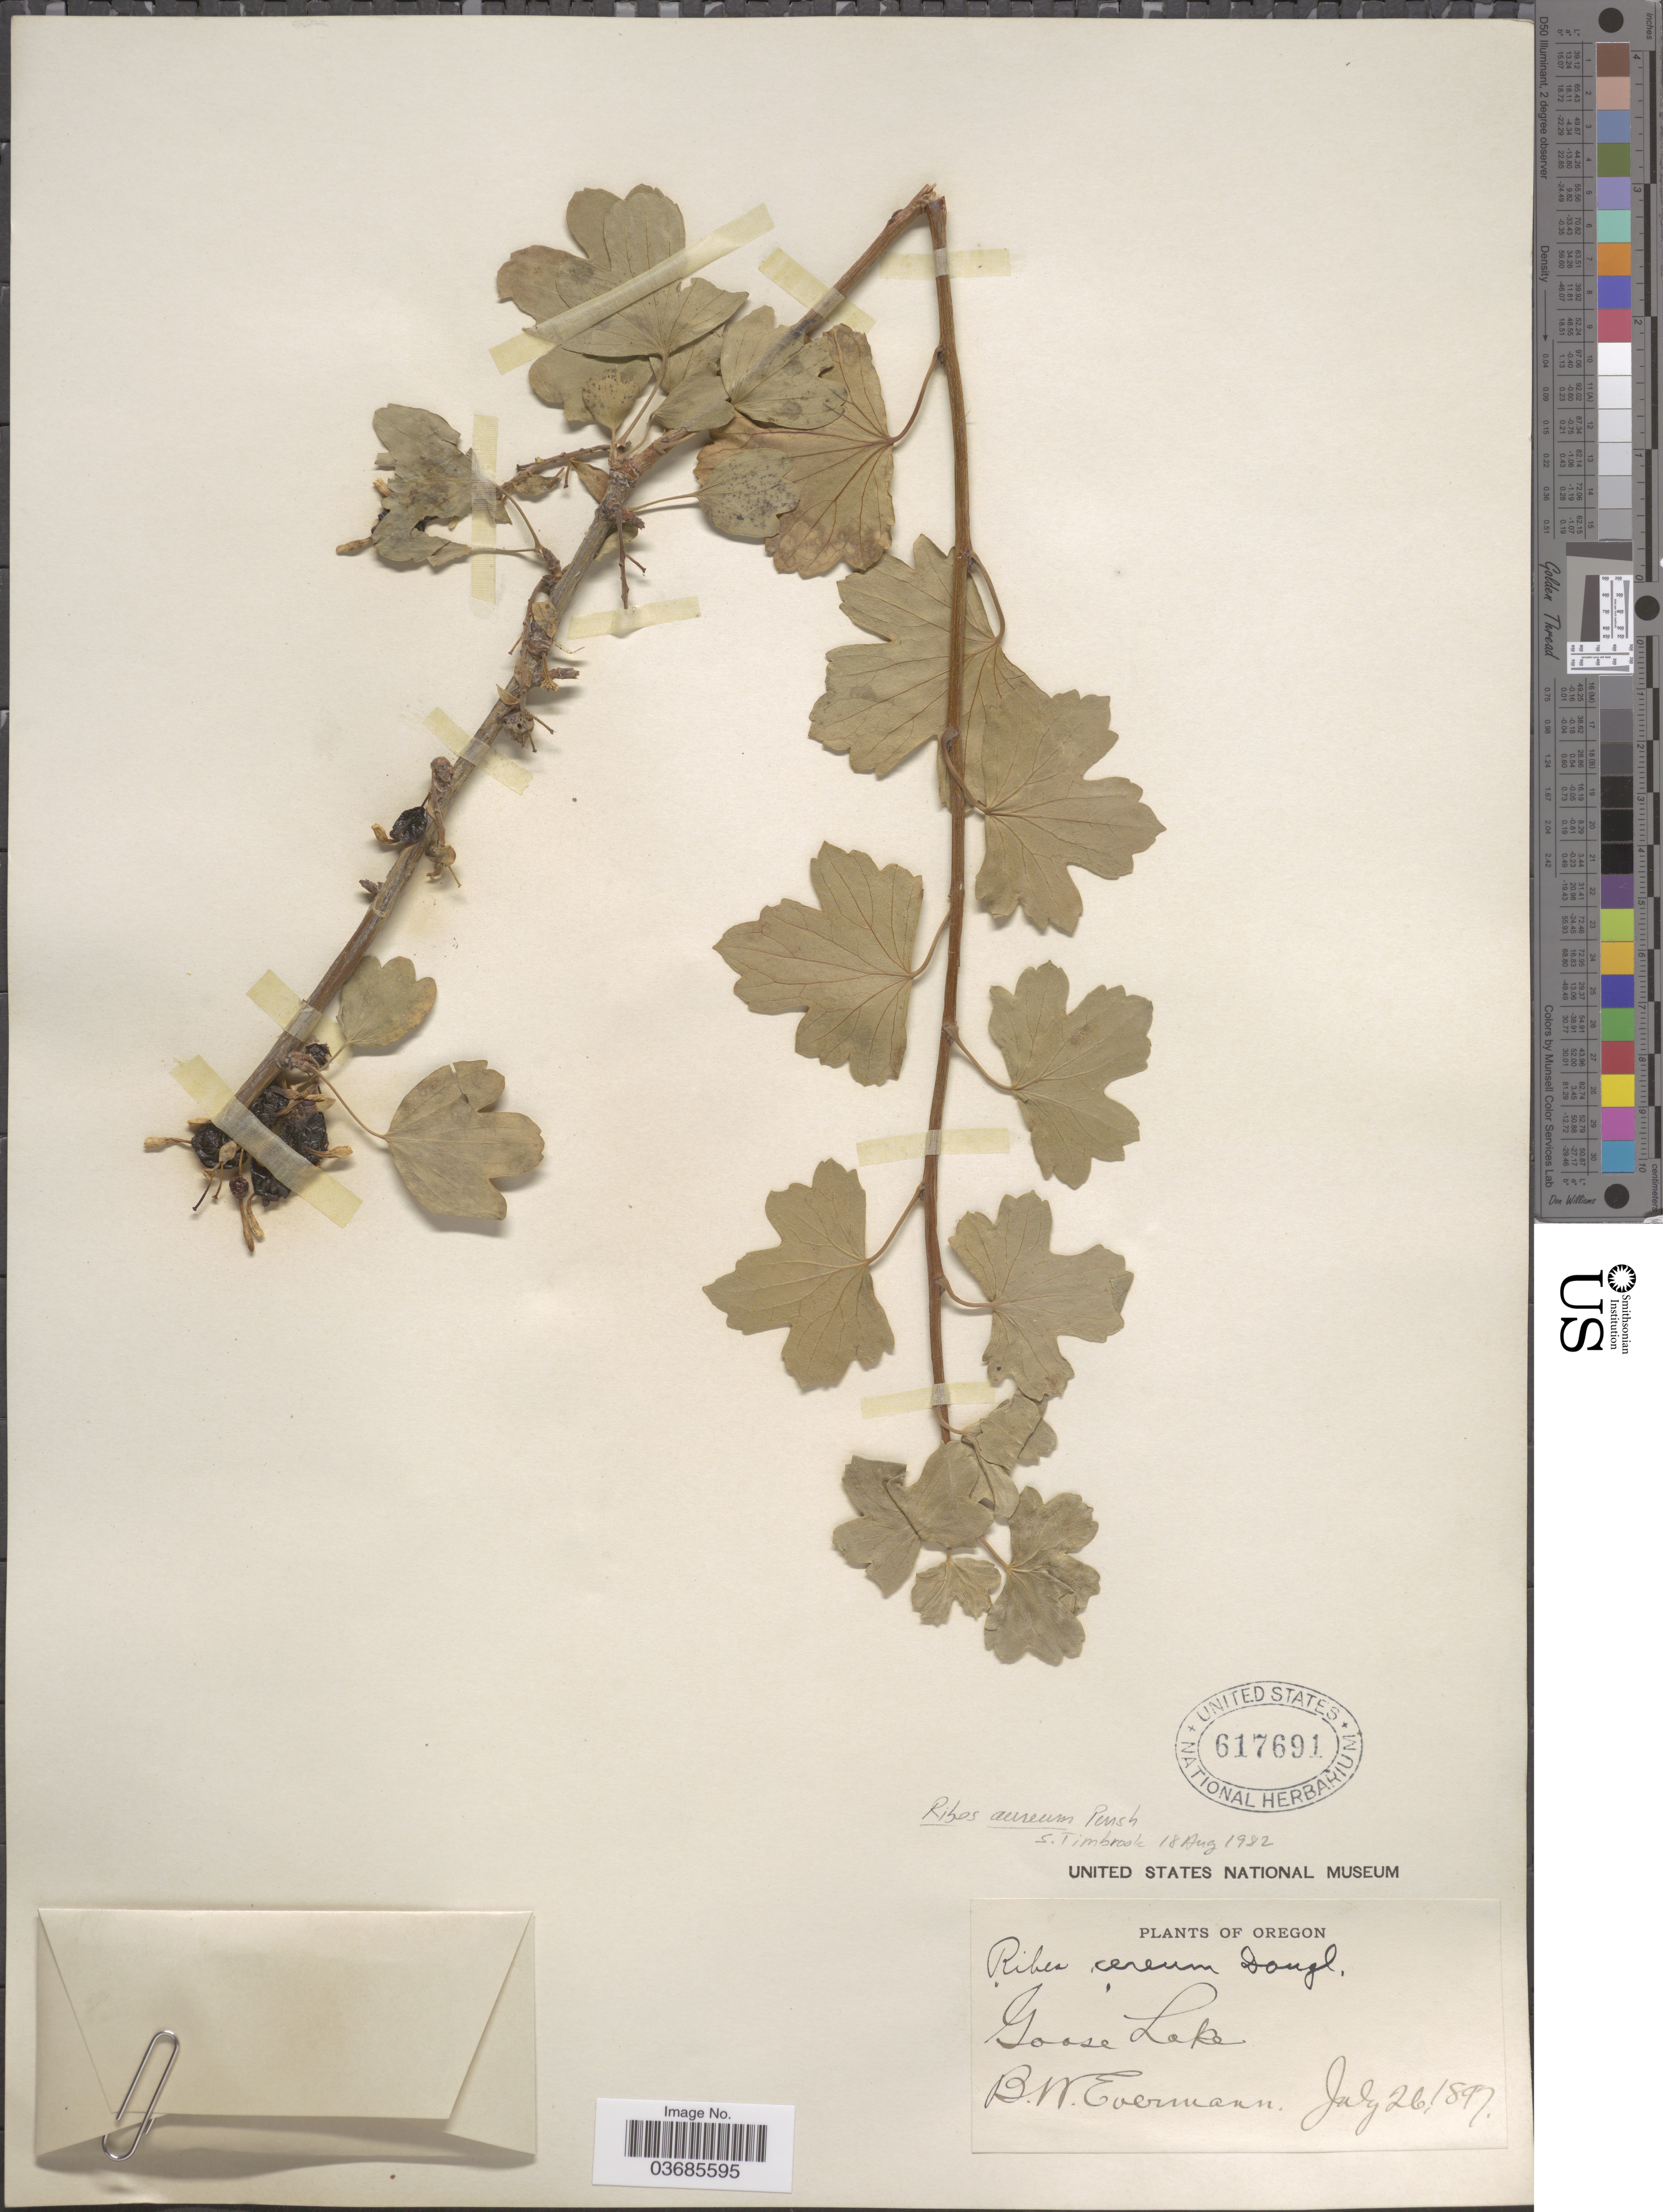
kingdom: Plantae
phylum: Tracheophyta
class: Magnoliopsida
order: Saxifragales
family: Grossulariaceae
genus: Ribes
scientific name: Ribes aureum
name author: Pursh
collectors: B. W. Evermann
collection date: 1897-07-26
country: United States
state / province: Oregon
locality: Goose Lake.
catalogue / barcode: US 617691